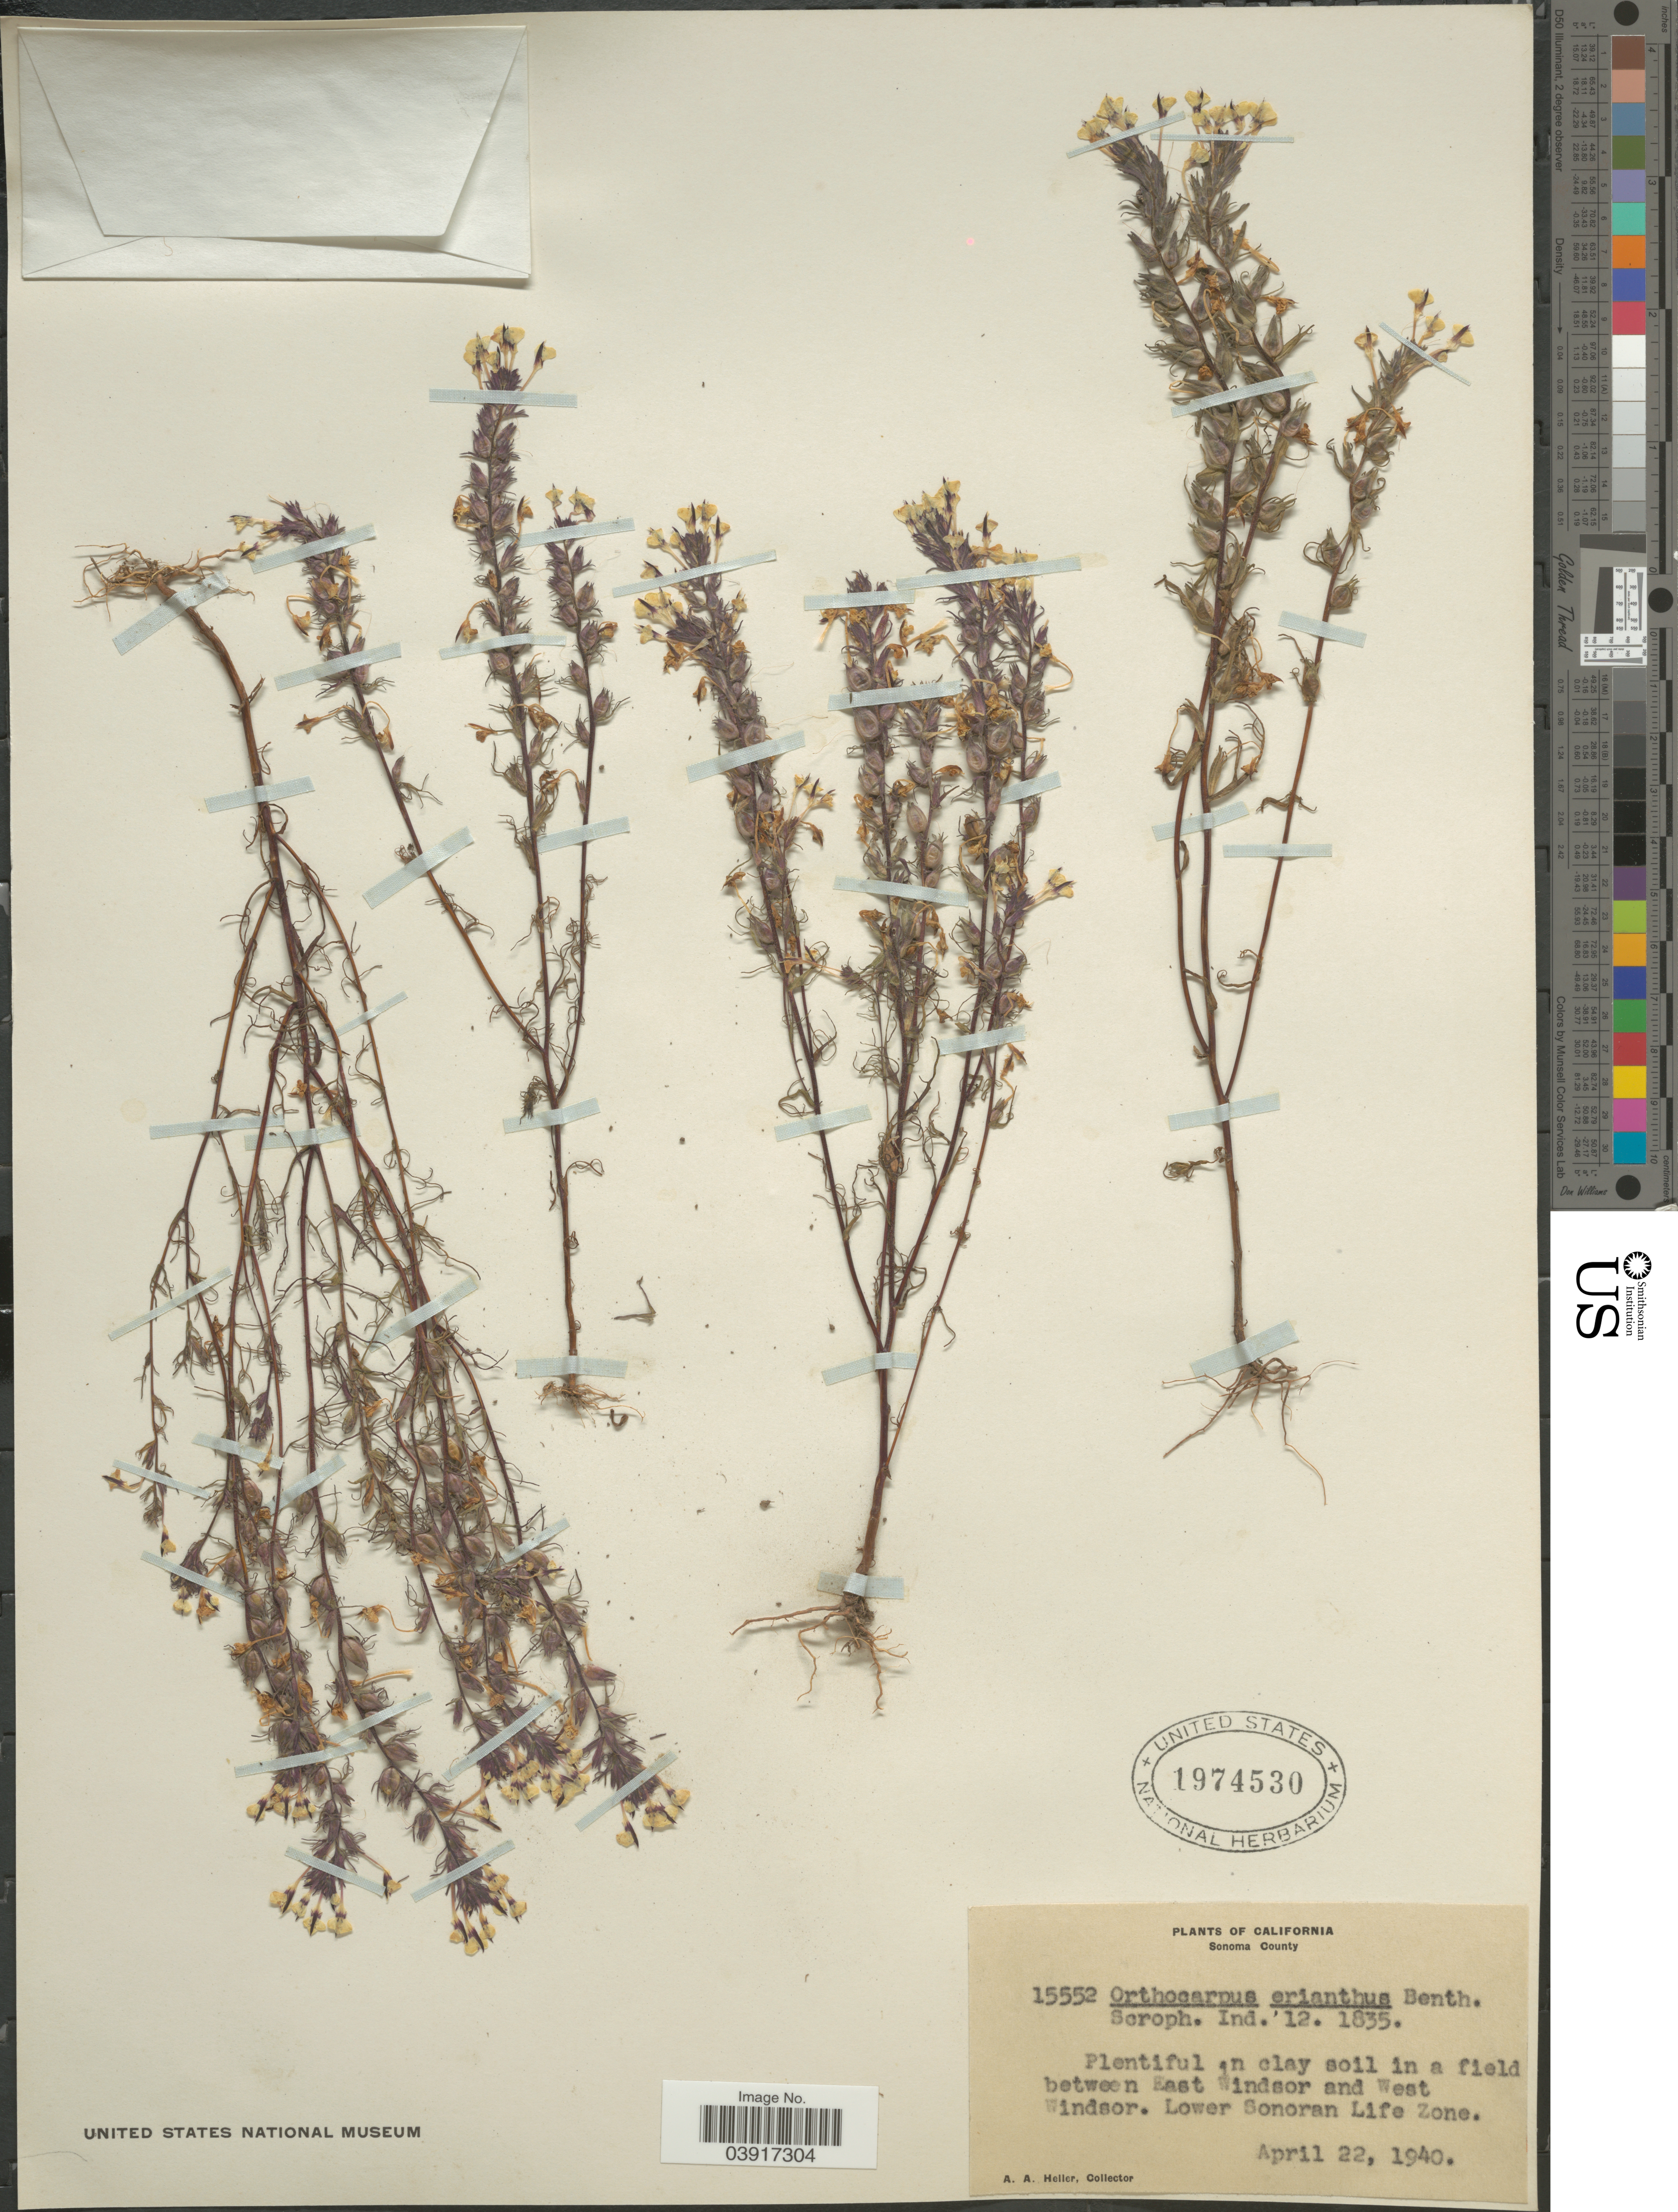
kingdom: Plantae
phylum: Tracheophyta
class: Magnoliopsida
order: Lamiales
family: Orobanchaceae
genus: Orthocarpus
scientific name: Orthocarpus erianthus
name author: Benth.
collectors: A. A. Heller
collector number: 15552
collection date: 1940-04-22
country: United States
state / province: California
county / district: Sonoma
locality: Sonoma County. Plentiful in clay soil in a field between East Windsor and West Windsor. Lower Sonoran Life Zone.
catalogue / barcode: US 1974530